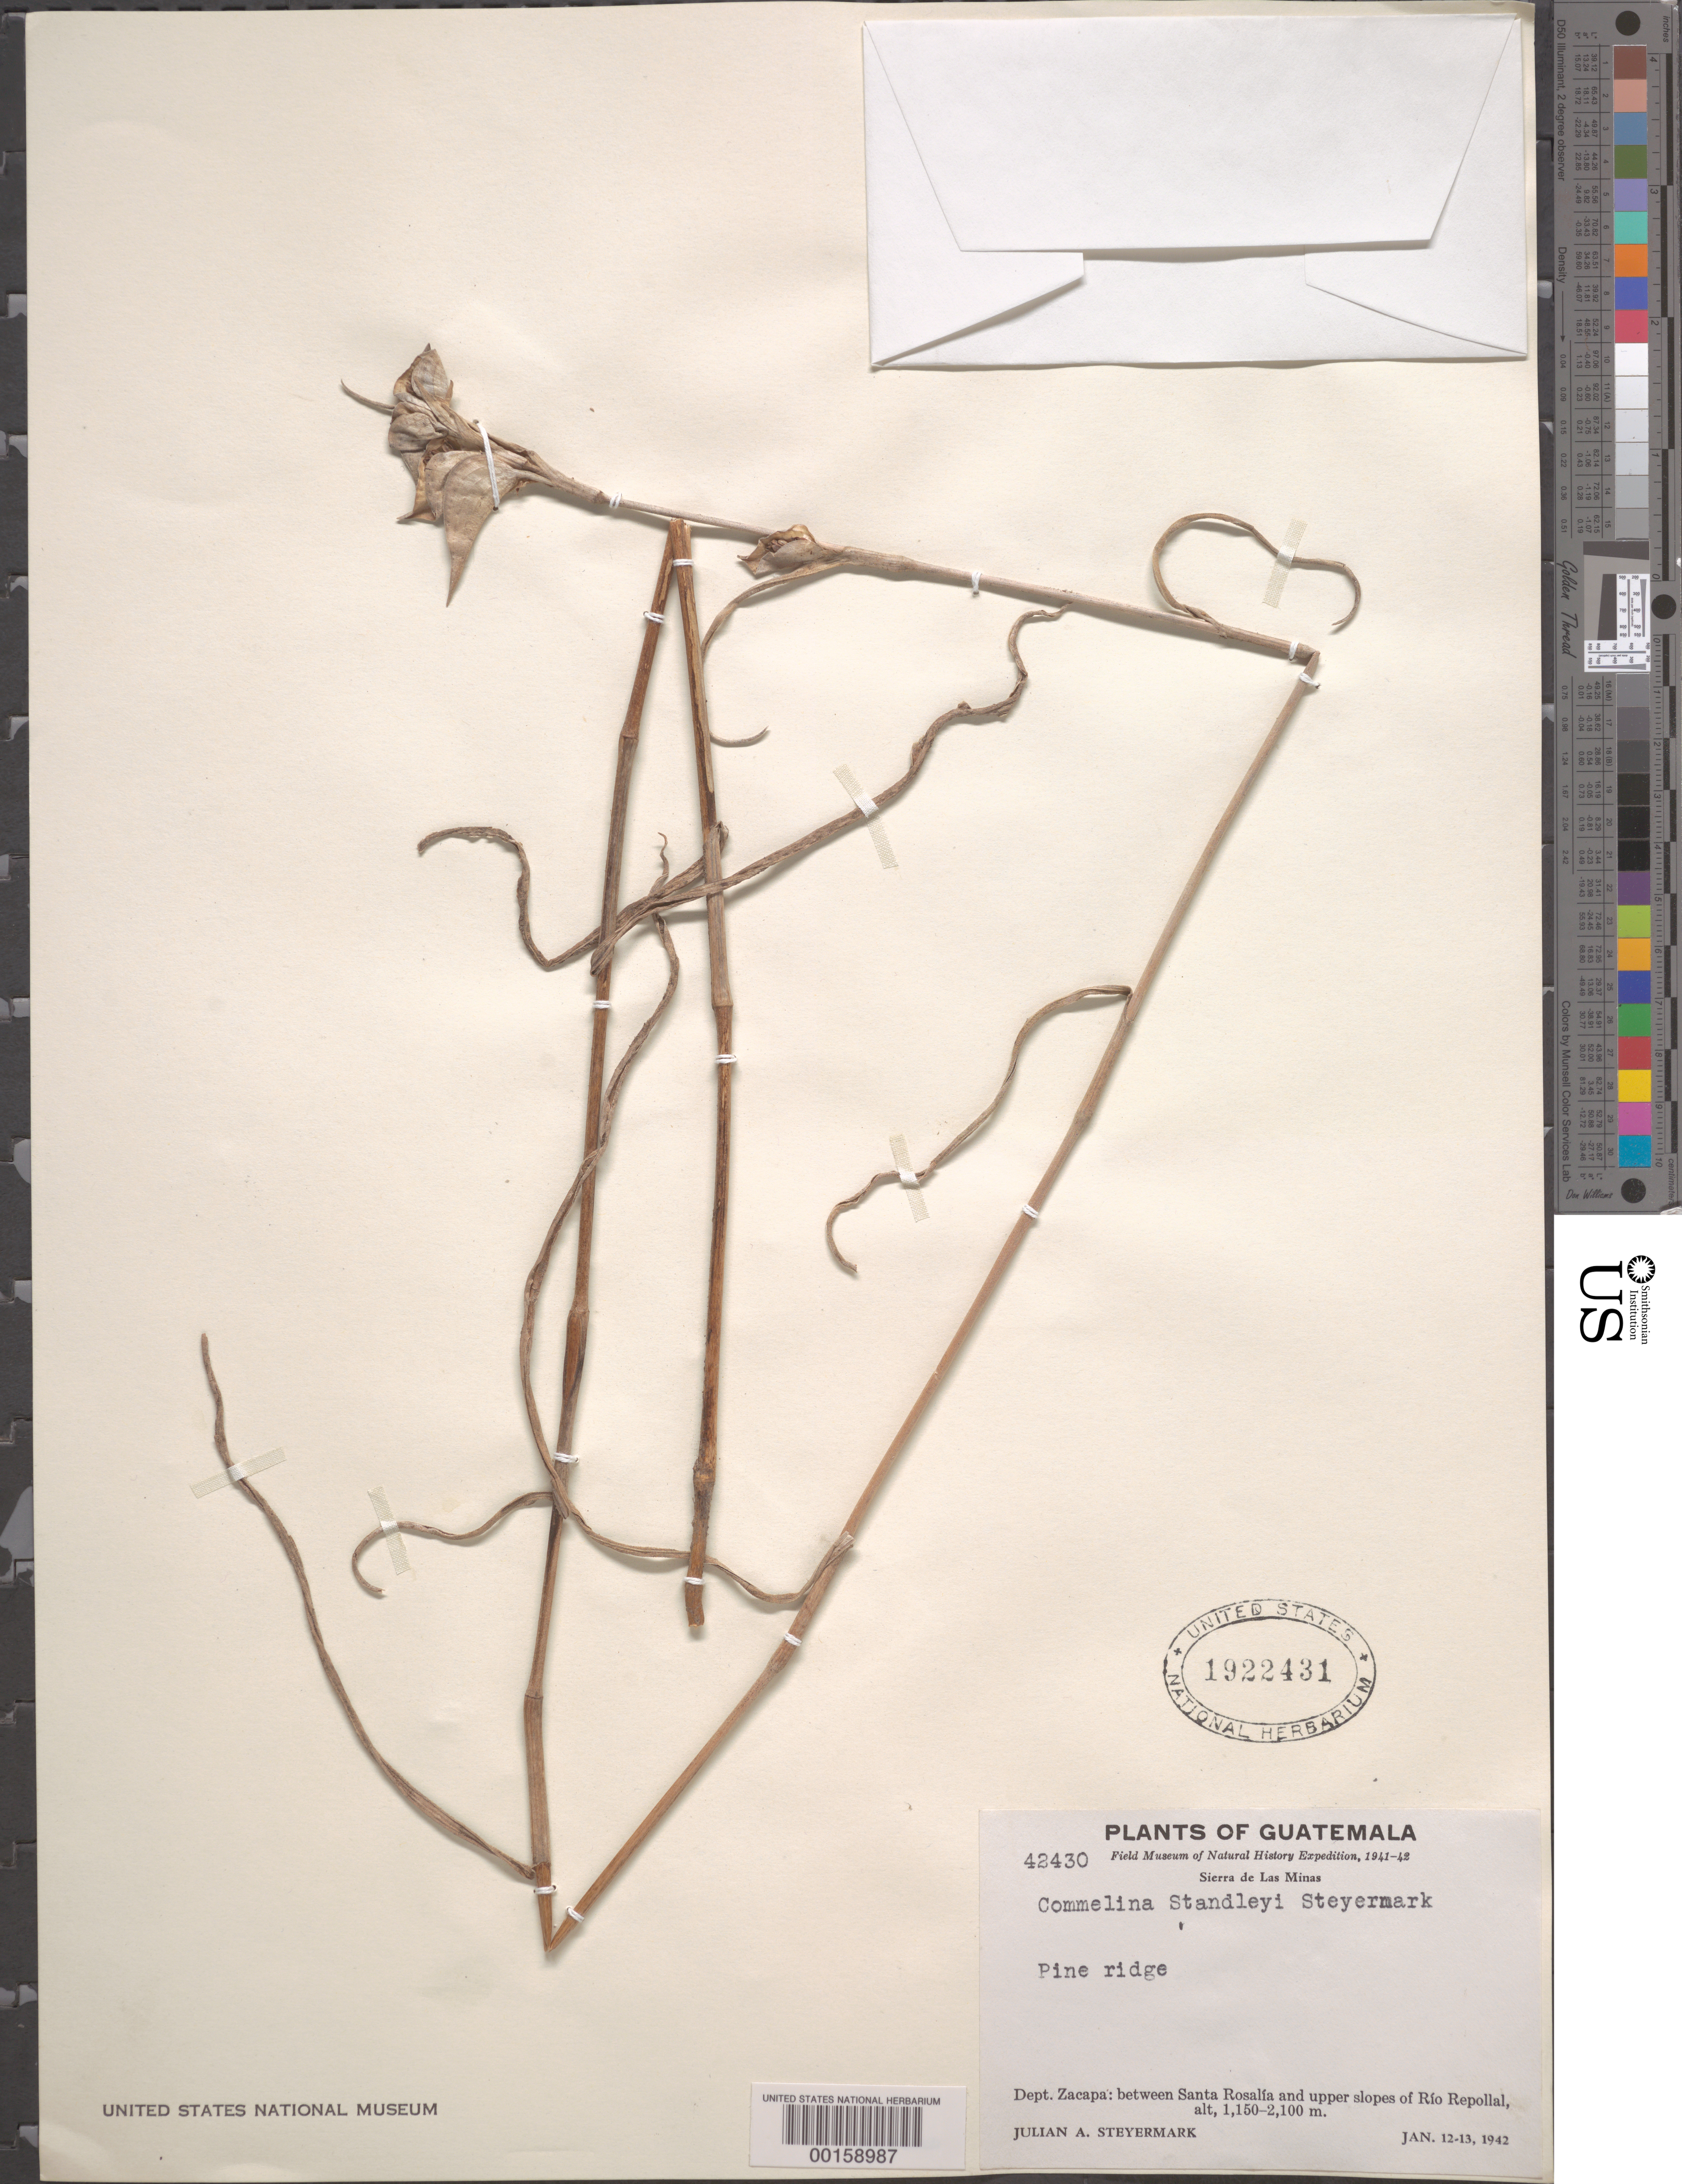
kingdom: Plantae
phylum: Tracheophyta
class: Liliopsida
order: Commelinales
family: Commelinaceae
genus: Commelina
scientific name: Commelina standleyi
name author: Steyerm.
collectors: J. Steyermark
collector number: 42430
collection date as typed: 12 Jan 1942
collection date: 1942-01-12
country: Guatemala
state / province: Zacapa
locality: Between Santa Rosa and upper slopes or Rio Repollal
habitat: Pine ridge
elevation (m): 1450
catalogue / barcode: US 1922431